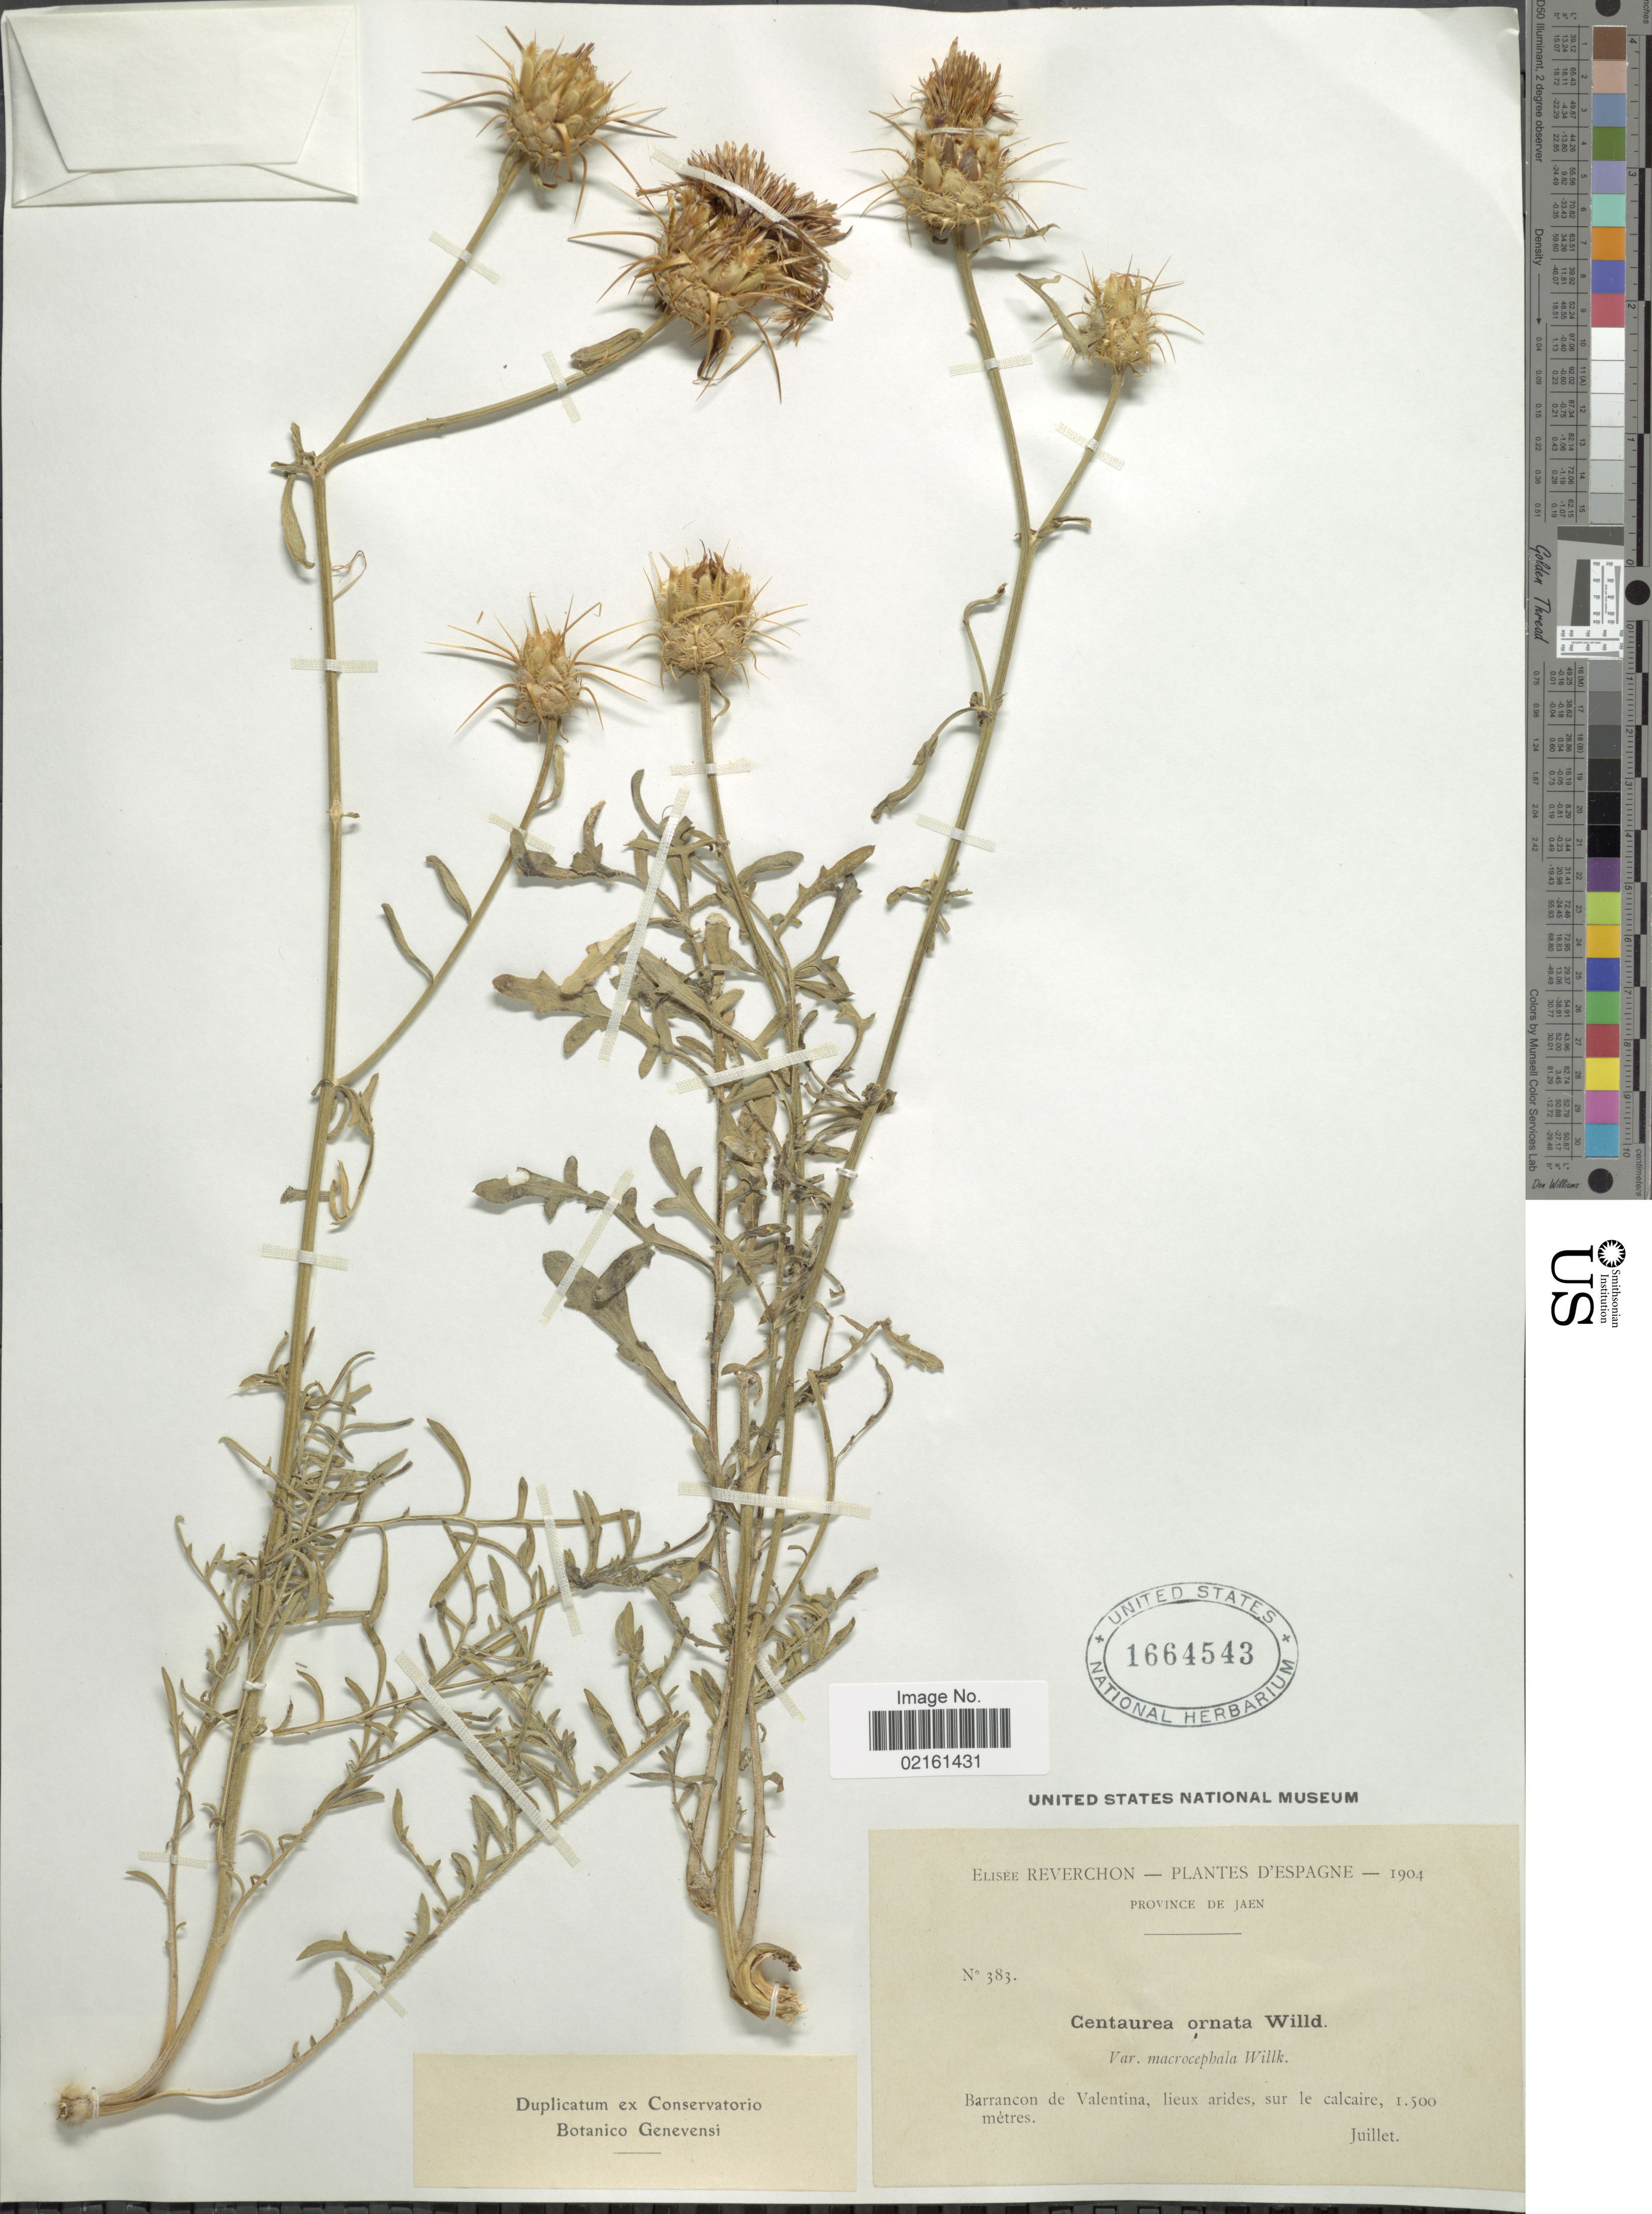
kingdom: Plantae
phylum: Tracheophyta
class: Magnoliopsida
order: Asterales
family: Asteraceae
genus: Centaurea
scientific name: Centaurea ornata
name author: Willd.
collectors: E. Reverchon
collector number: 383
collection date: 1904-07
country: Spain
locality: Province de Jaen, Barrancon de Valentina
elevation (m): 1500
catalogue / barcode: US 1664543